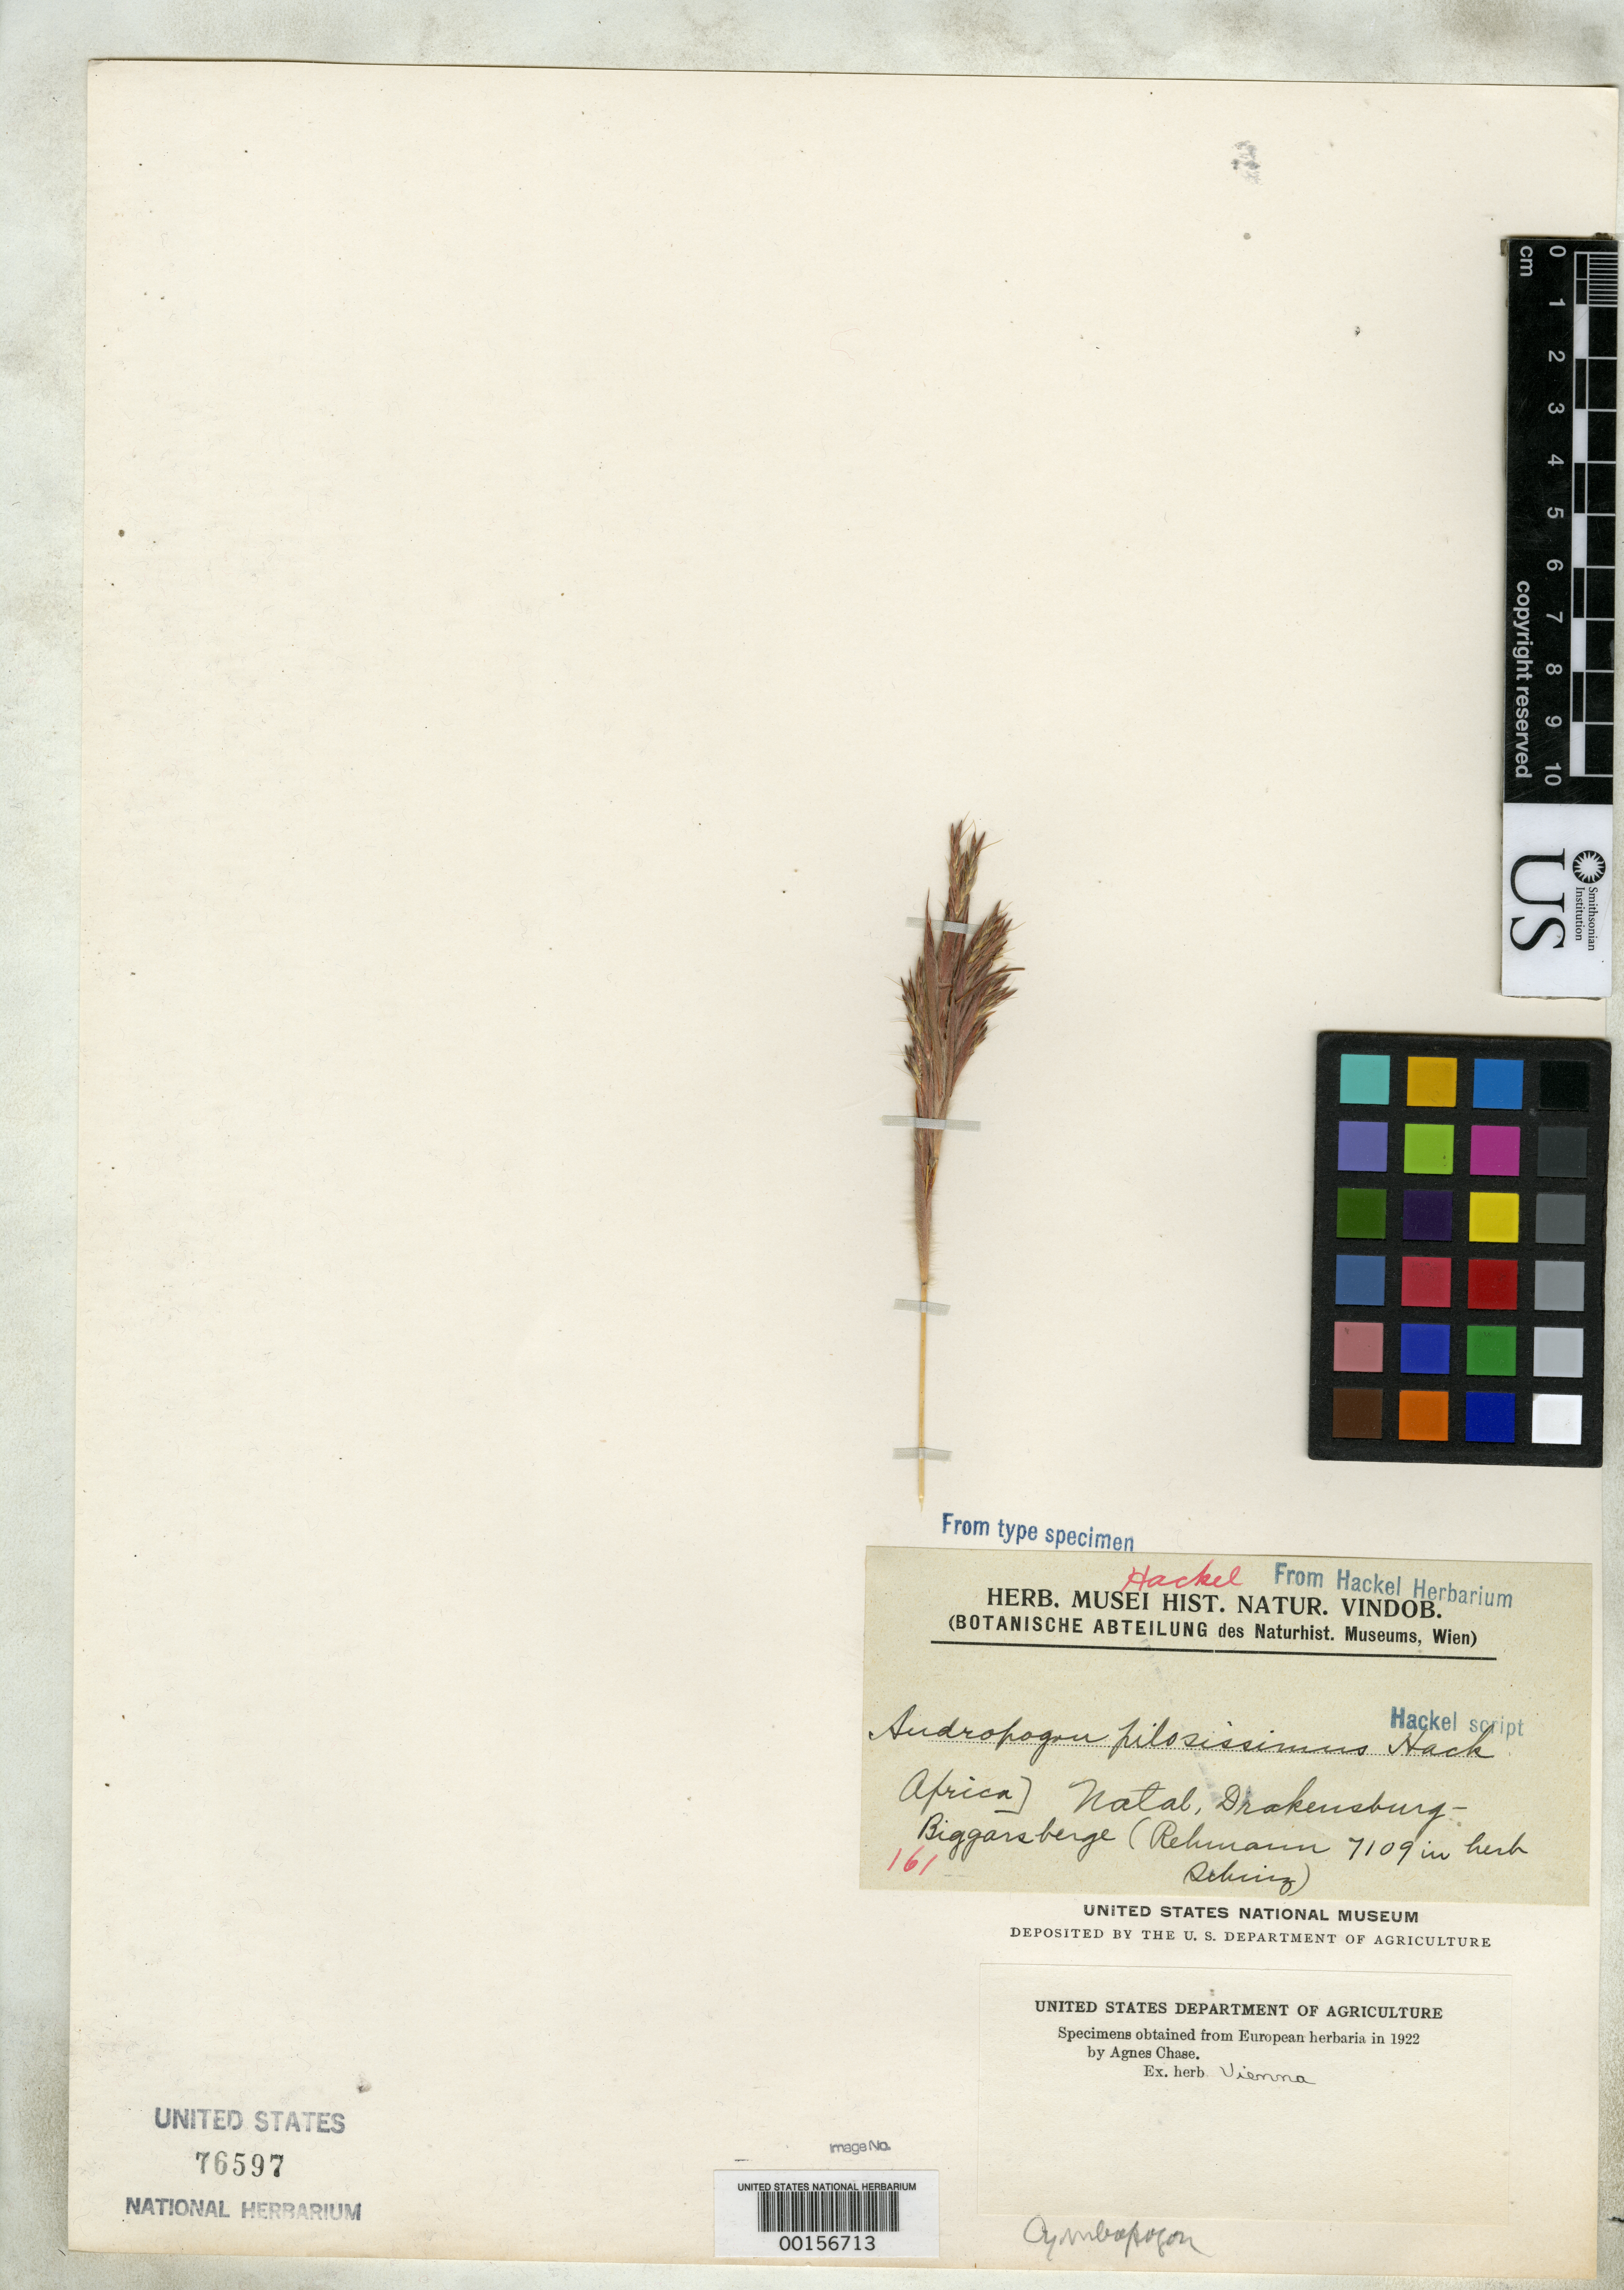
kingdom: Plantae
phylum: Tracheophyta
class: Liliopsida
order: Poales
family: Poaceae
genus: Andropogon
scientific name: Andropogon pilosissimus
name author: Hack. in A. DC.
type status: Type Fragment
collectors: A. Rehmann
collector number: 7109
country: South Africa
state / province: KwaZulu-Natal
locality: Natal, Drakensburg-Biggarsberge.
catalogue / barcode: US 76597